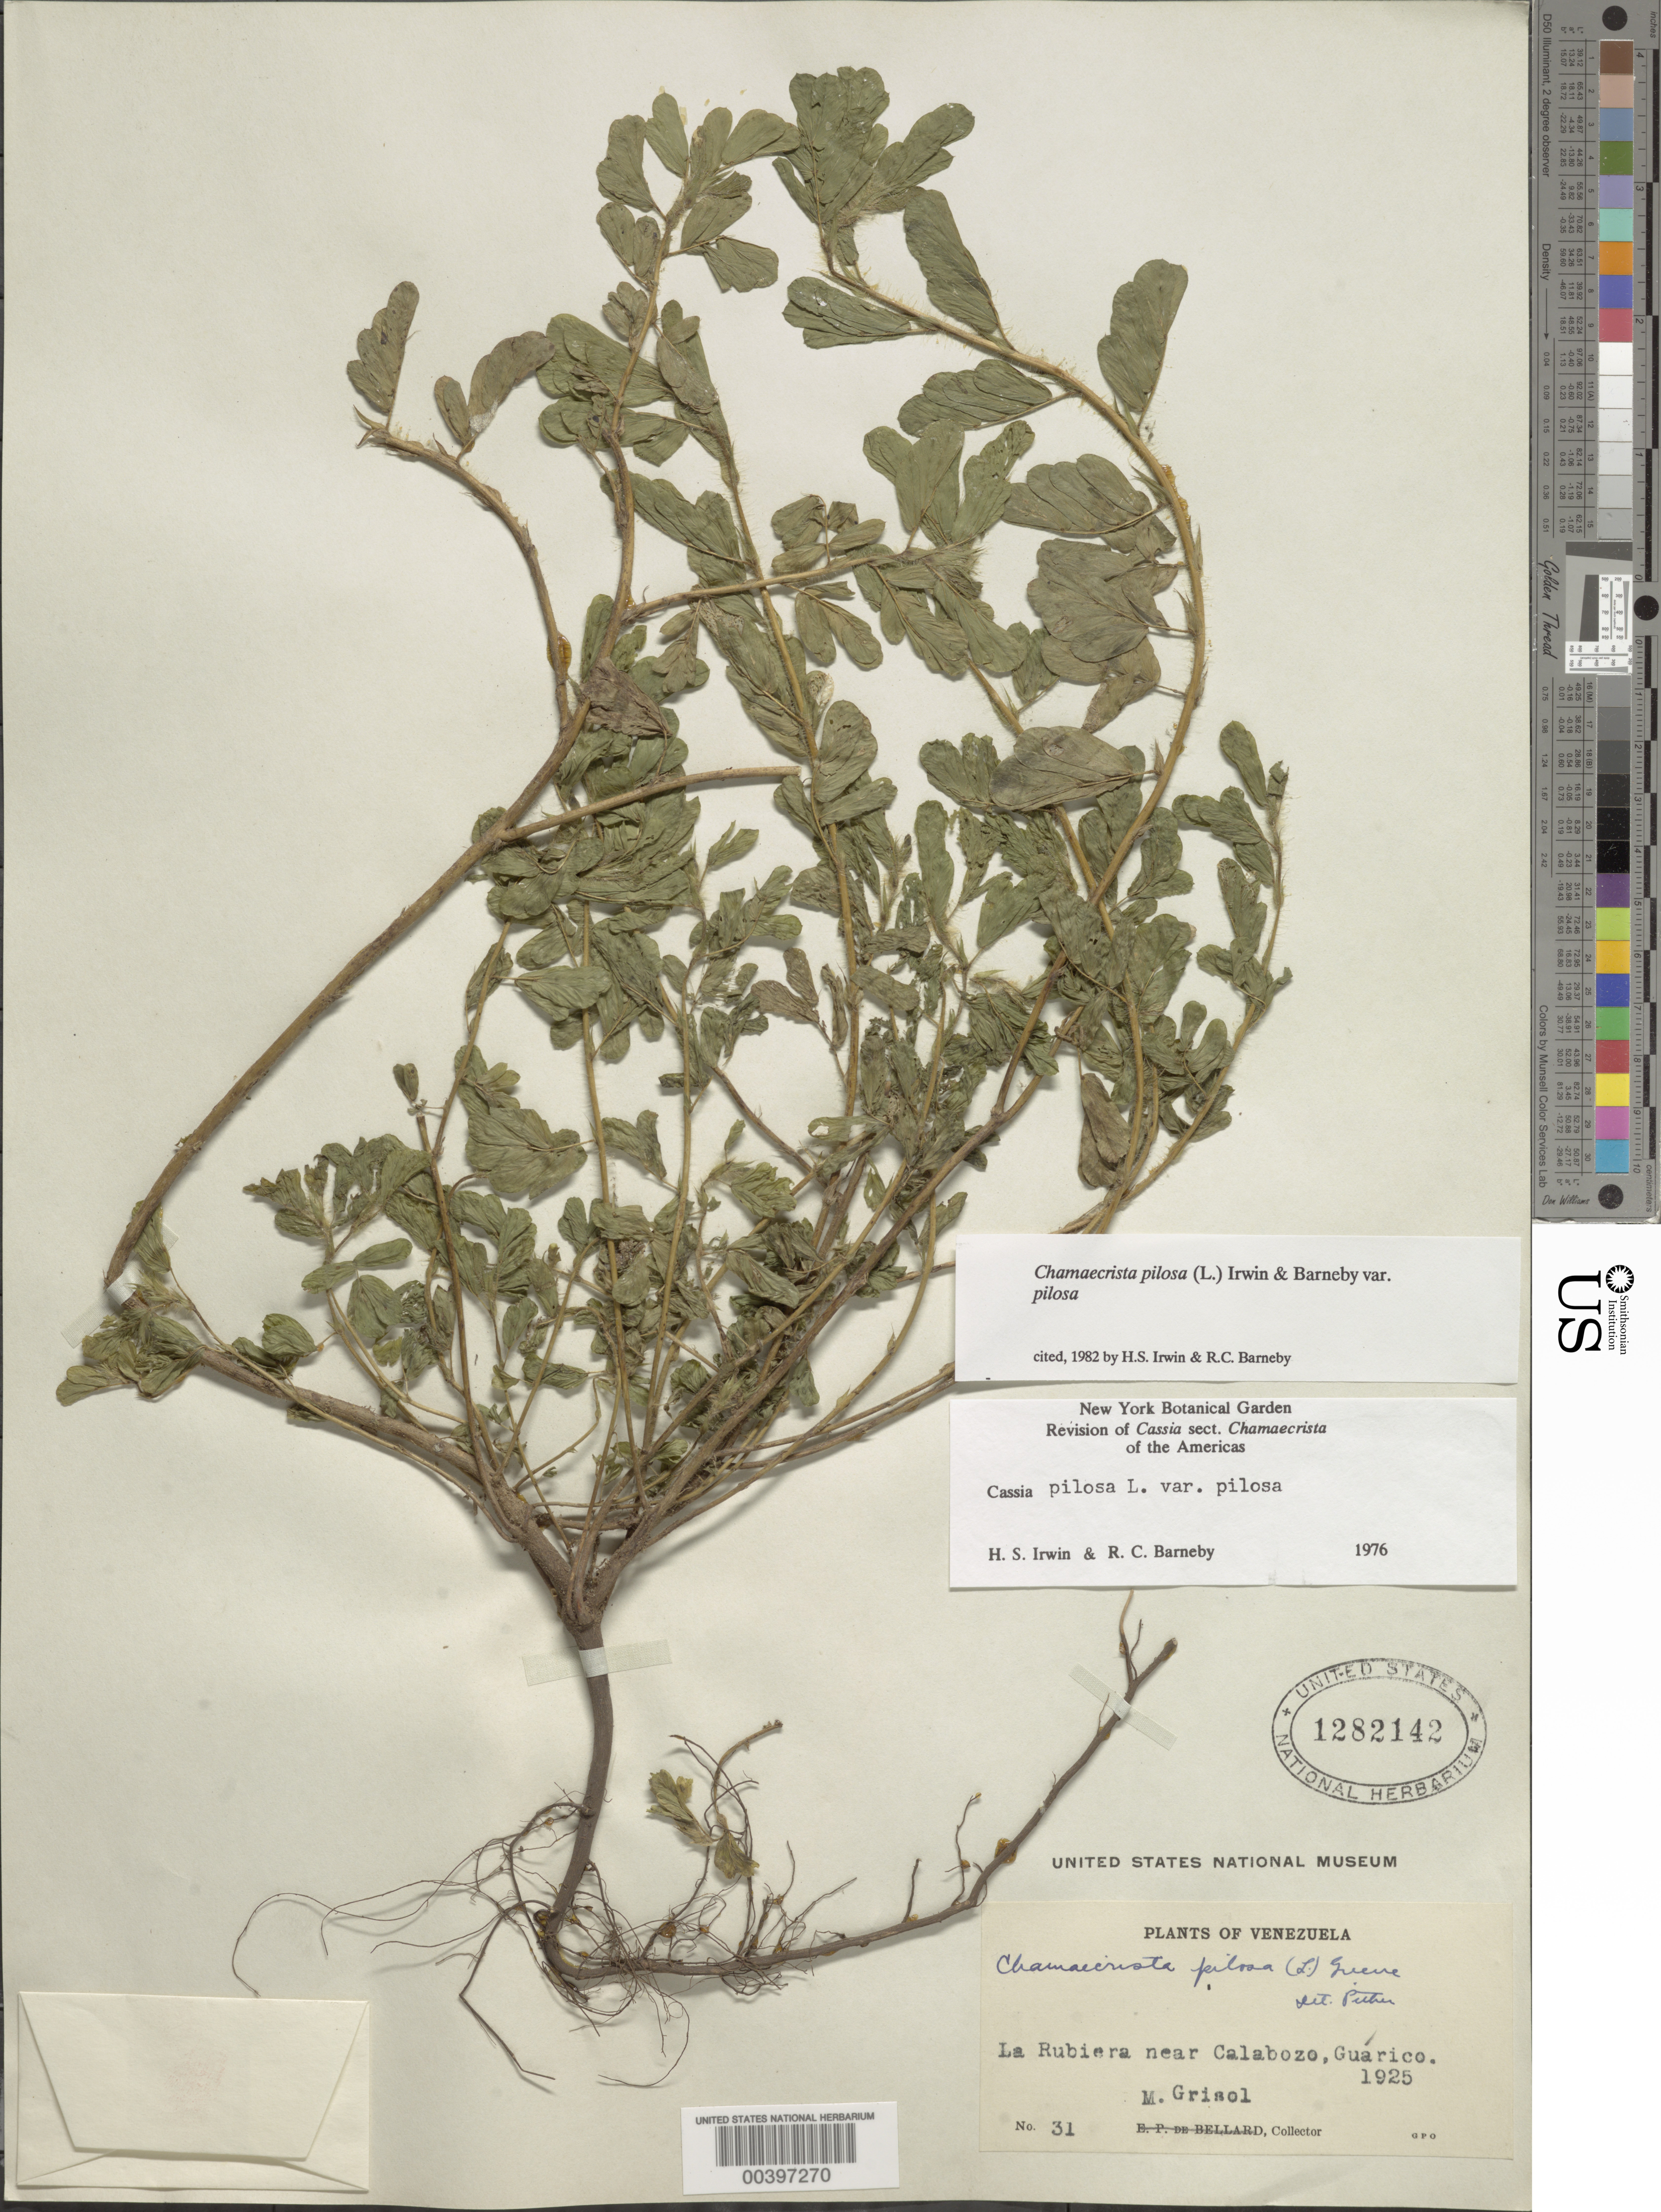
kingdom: Plantae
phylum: Tracheophyta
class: Magnoliopsida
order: Fabales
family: Fabaceae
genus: Chamaecrista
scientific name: Chamaecrista pilosa var. pilosa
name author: (L.) Greene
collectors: M. Grisol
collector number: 31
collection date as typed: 1925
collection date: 1925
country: Venezuela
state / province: Guárico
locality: La Rubiera near Calabozo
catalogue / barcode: US 1282142